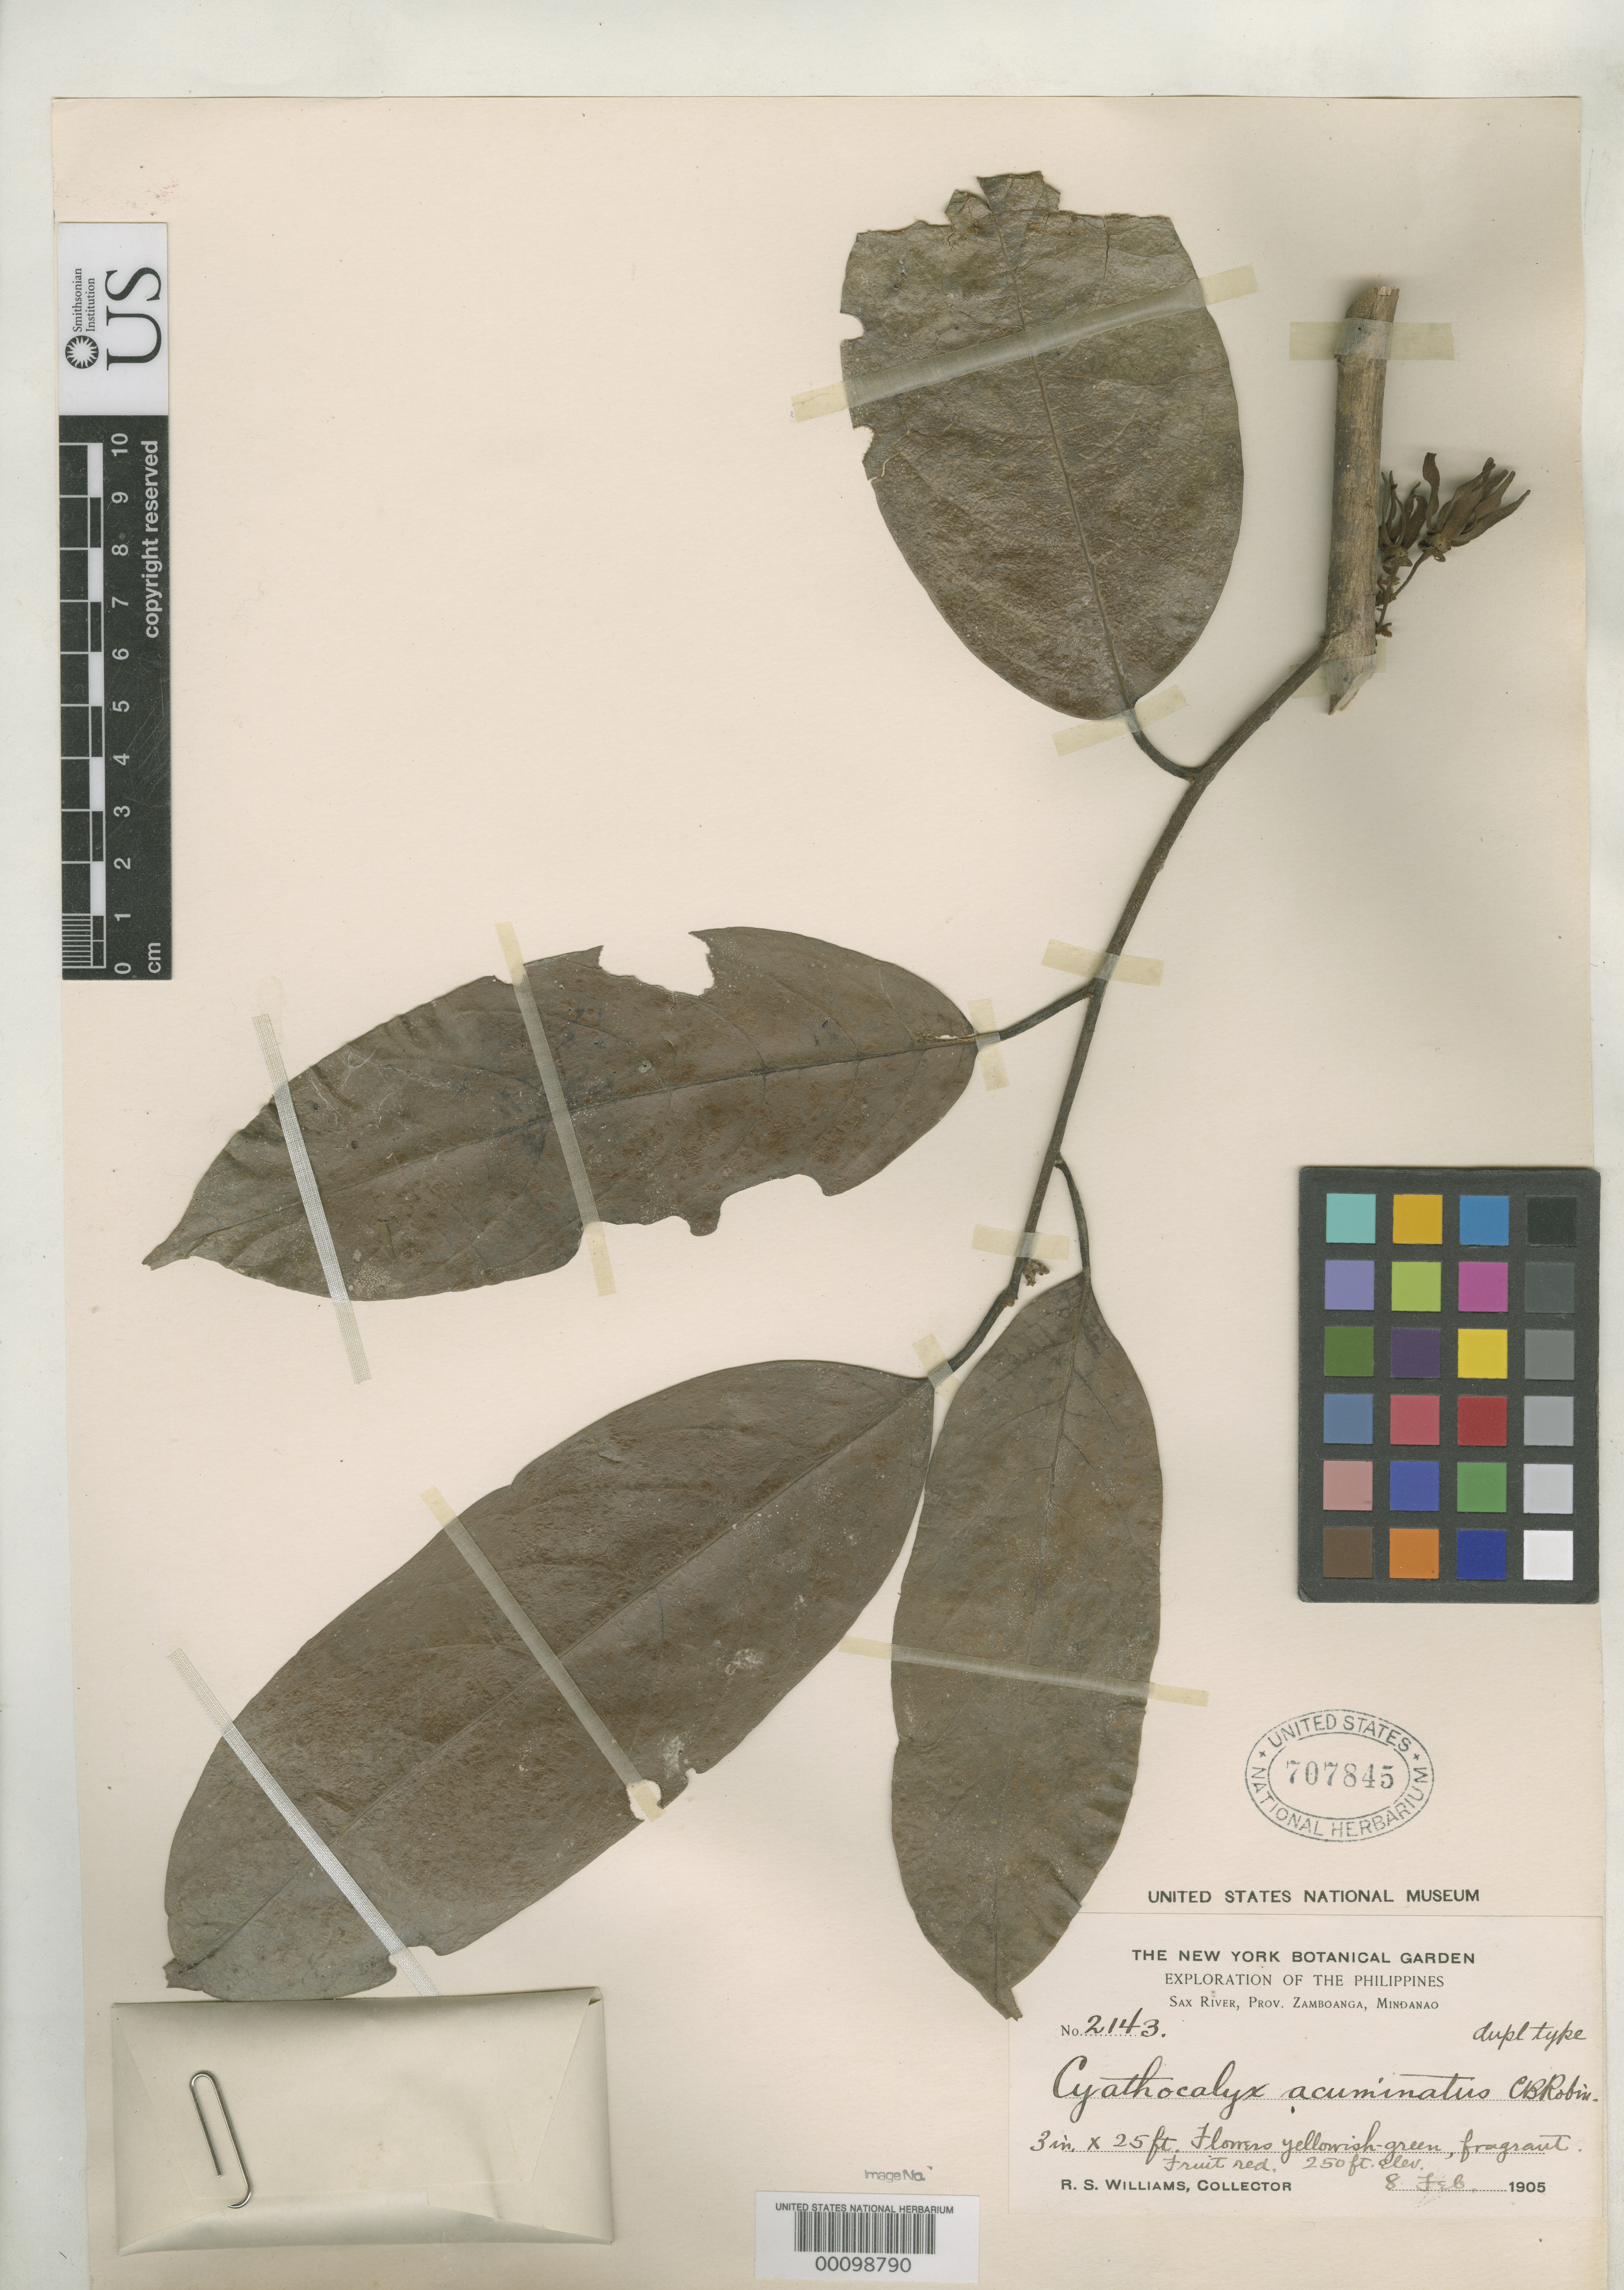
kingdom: Plantae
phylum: Tracheophyta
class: Magnoliopsida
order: Magnoliales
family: Annonaceae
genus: Cyathocalyx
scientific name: Cyathocalyx acuminatus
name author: C.B. Rob.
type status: Isotype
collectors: R. S. Williams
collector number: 2143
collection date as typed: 08 Feb 1905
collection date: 1905-02-08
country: Philippines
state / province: Zamboanga Peninsula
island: Mindanao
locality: Tetuan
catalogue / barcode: US 707845